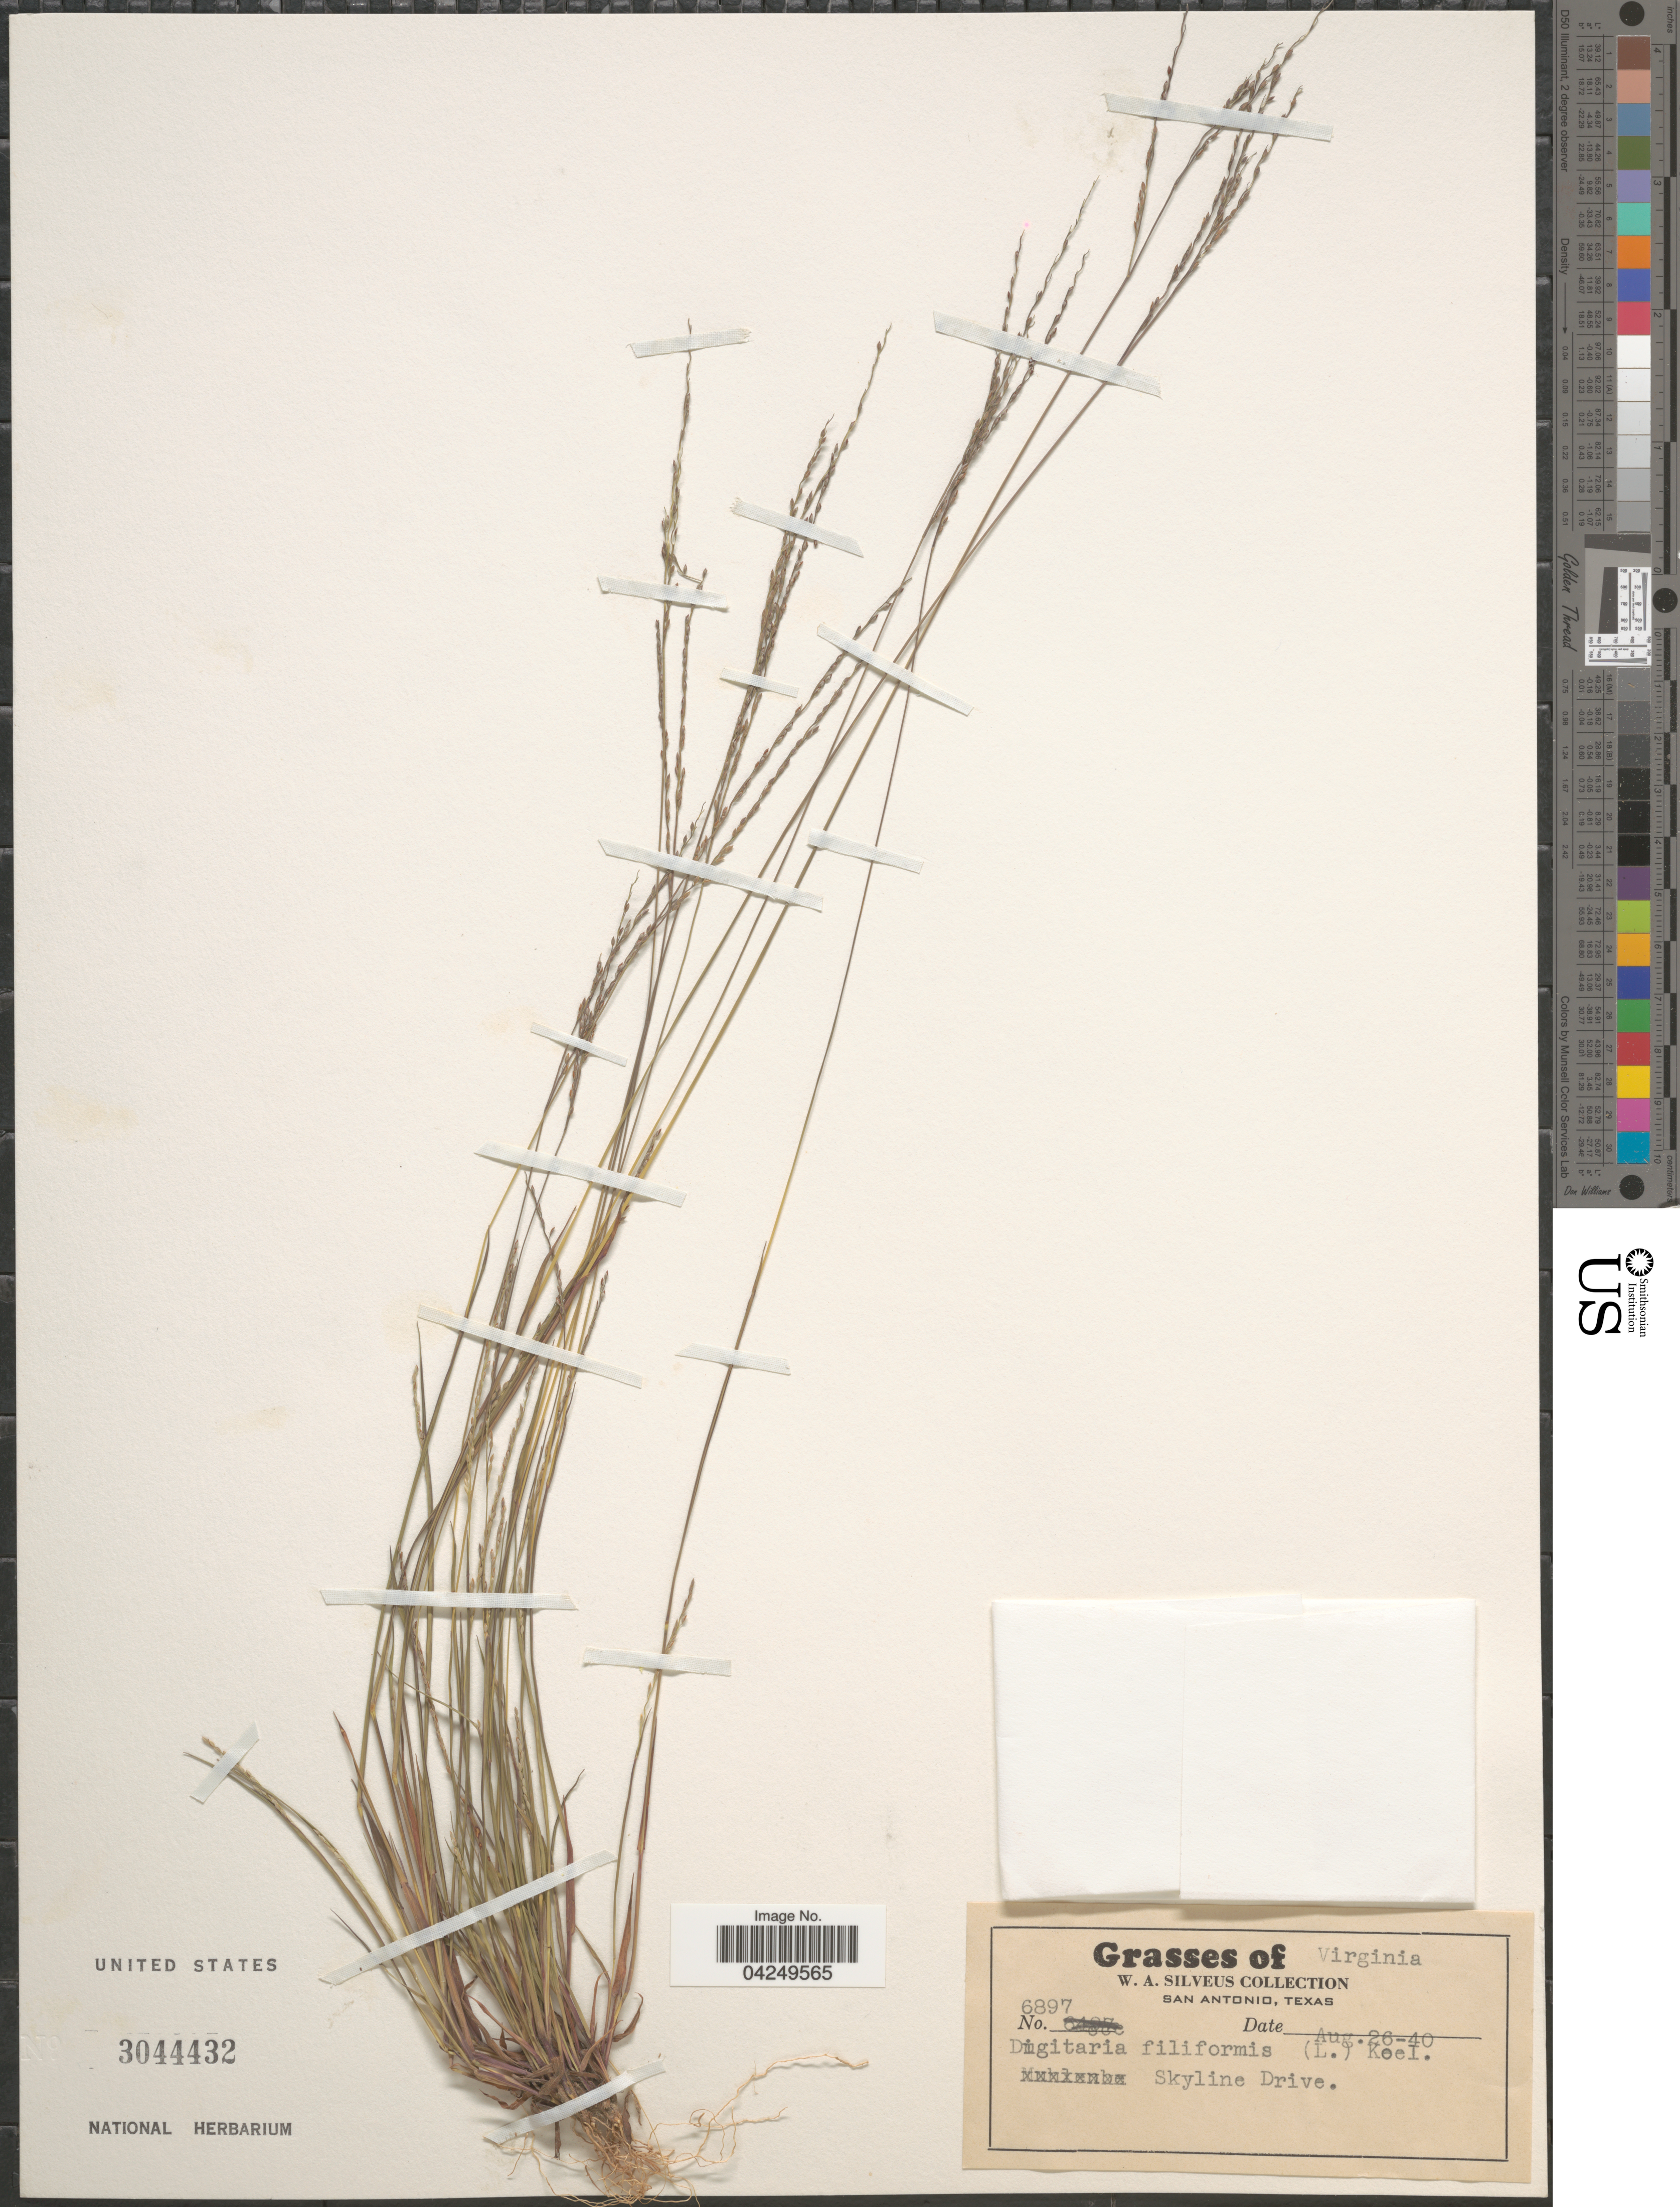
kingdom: Plantae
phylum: Tracheophyta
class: Liliopsida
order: Poales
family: Poaceae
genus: Digitaria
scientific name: Digitaria filiformis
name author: (L.) Koeler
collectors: W. Silveus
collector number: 6897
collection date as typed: Transcribed d/m/y: 26/8/40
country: United States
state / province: Virginia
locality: Skyline Drive.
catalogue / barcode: US 3044432